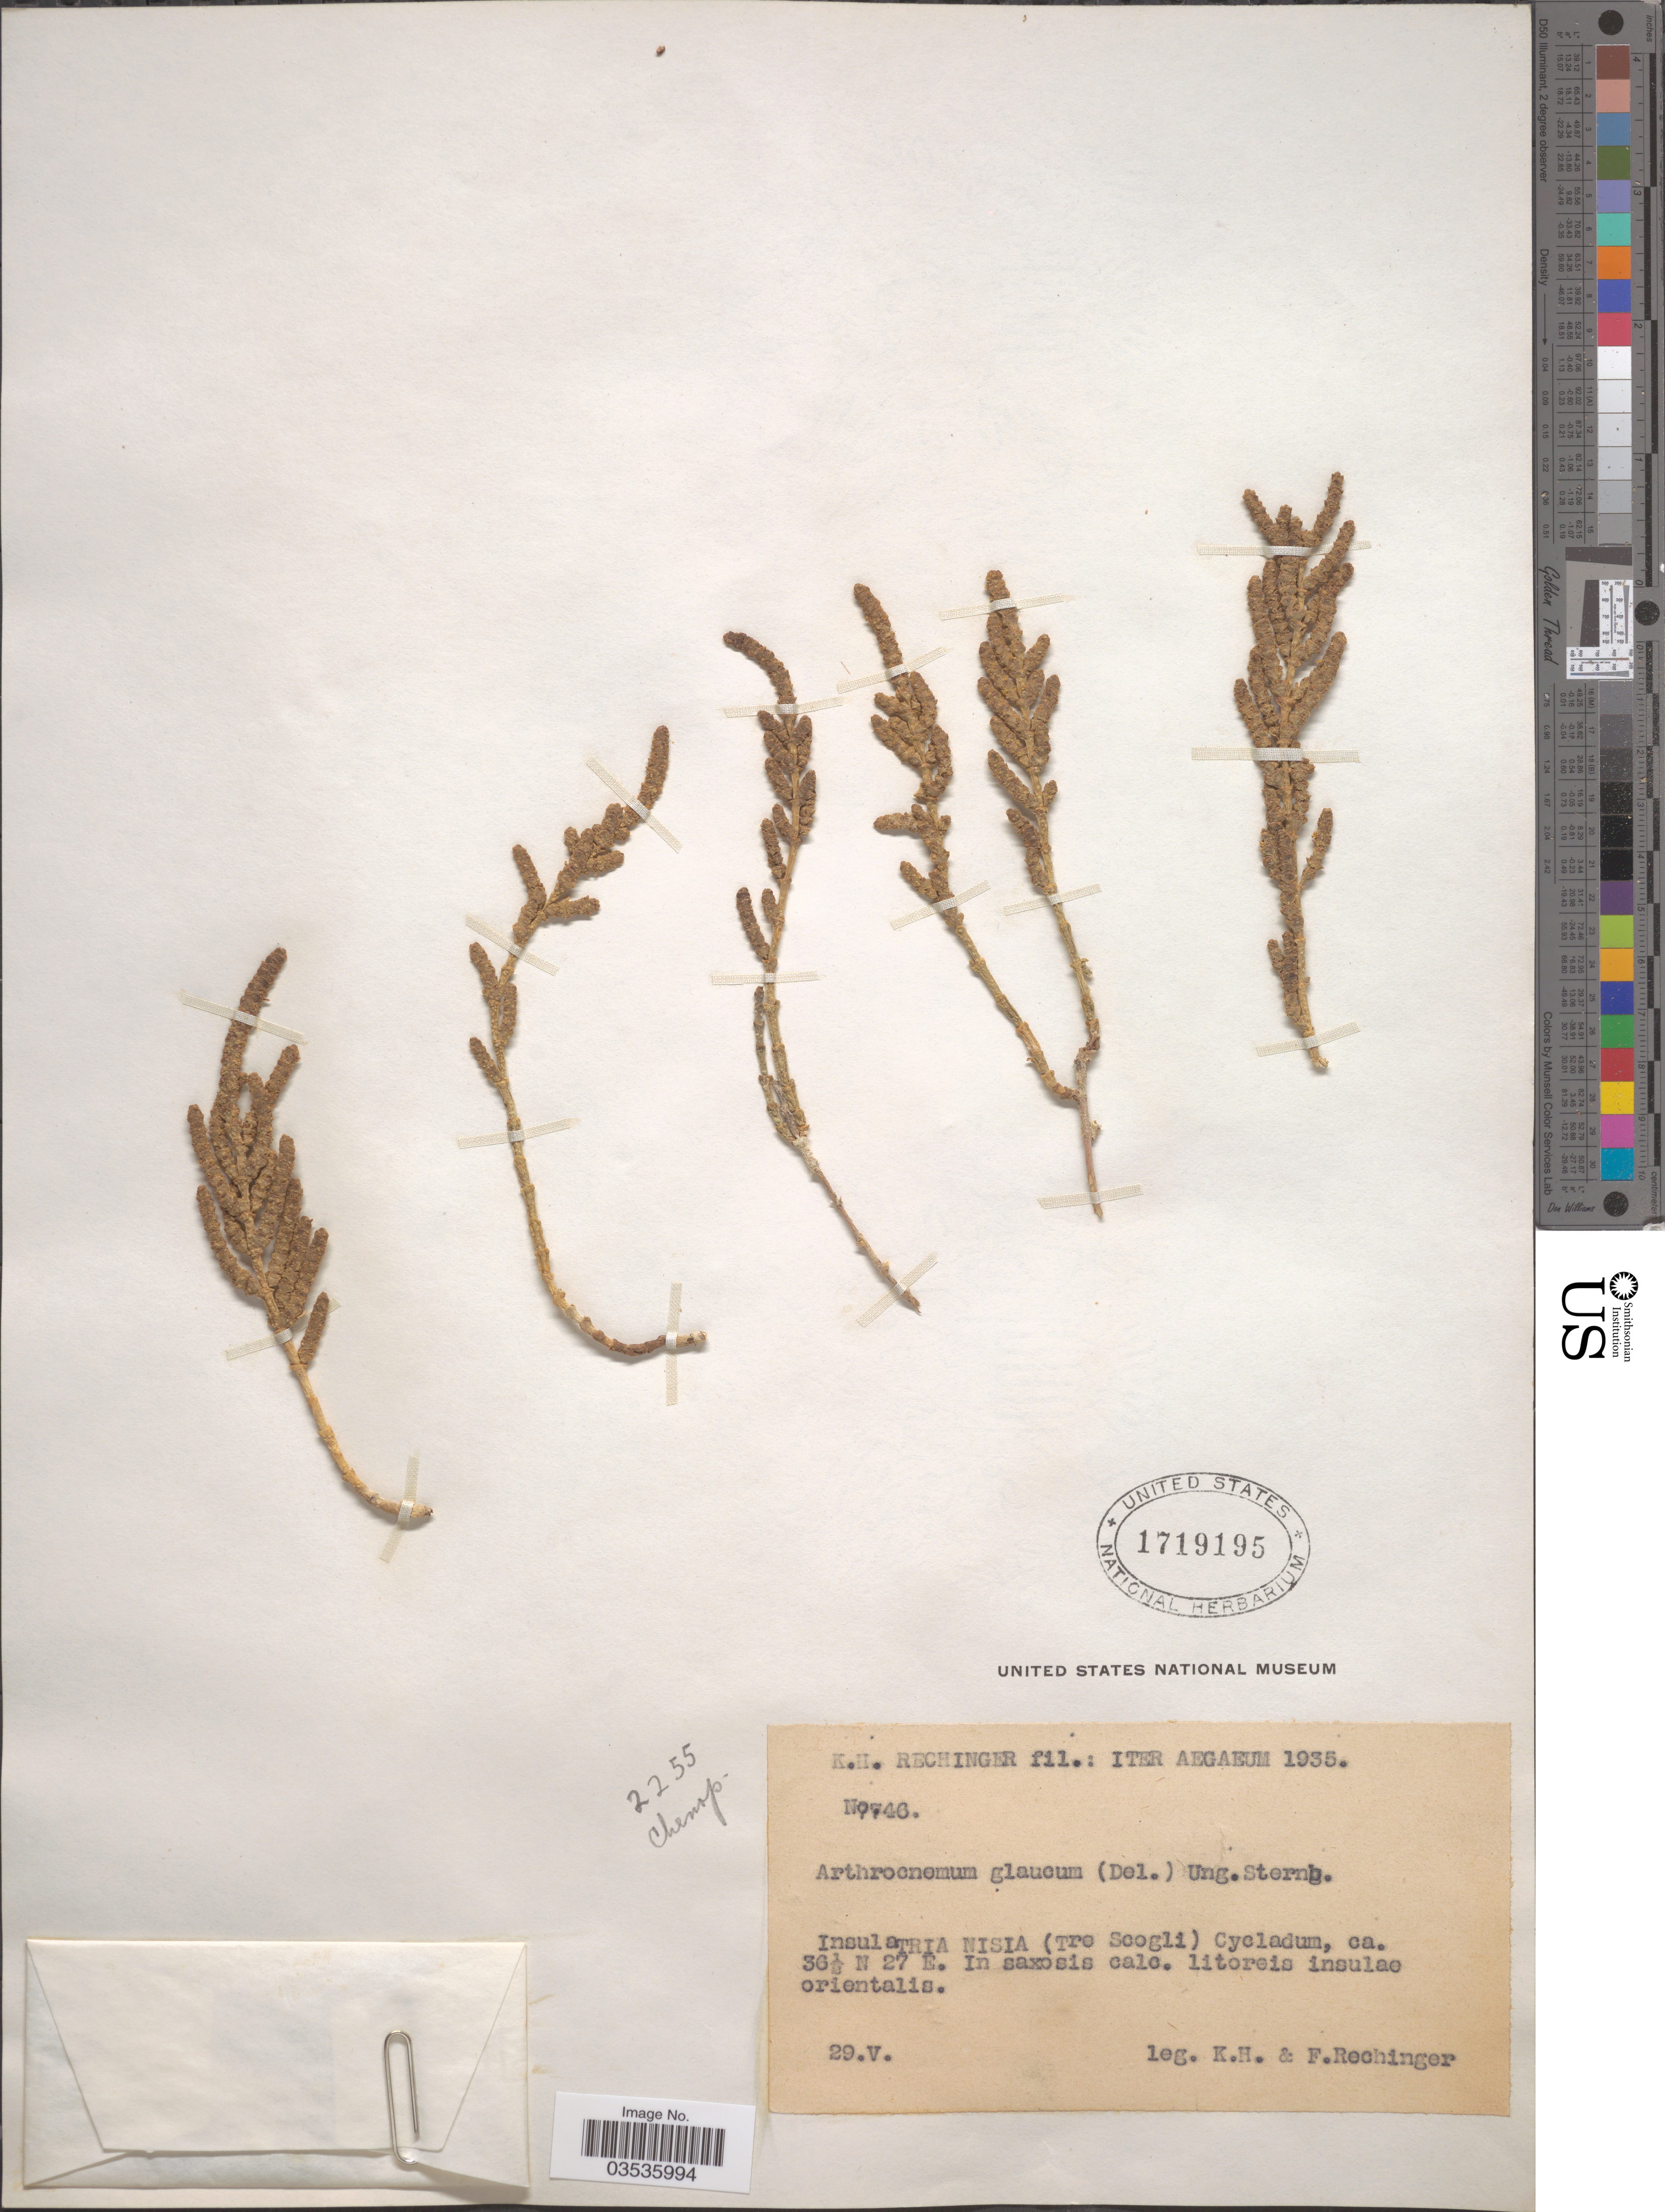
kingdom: Plantae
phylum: Tracheophyta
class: Magnoliopsida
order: Caryophyllales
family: Amaranthaceae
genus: Arthrocaulon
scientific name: Arthrocaulon macrostachyum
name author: (Moric.) Piirainen & G. Kadereit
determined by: Strong, Mark T., (BOT), Smithsonian Institution - National Museum of Natural History (UNITED STATES)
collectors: K. H. Rechinger & F. Rechinger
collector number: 746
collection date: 1935-05-29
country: Greece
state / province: Ionian Islands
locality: Aegaeum. Insula Tria Nisia (Tre Scogli) Cycladum.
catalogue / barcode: US 1719195